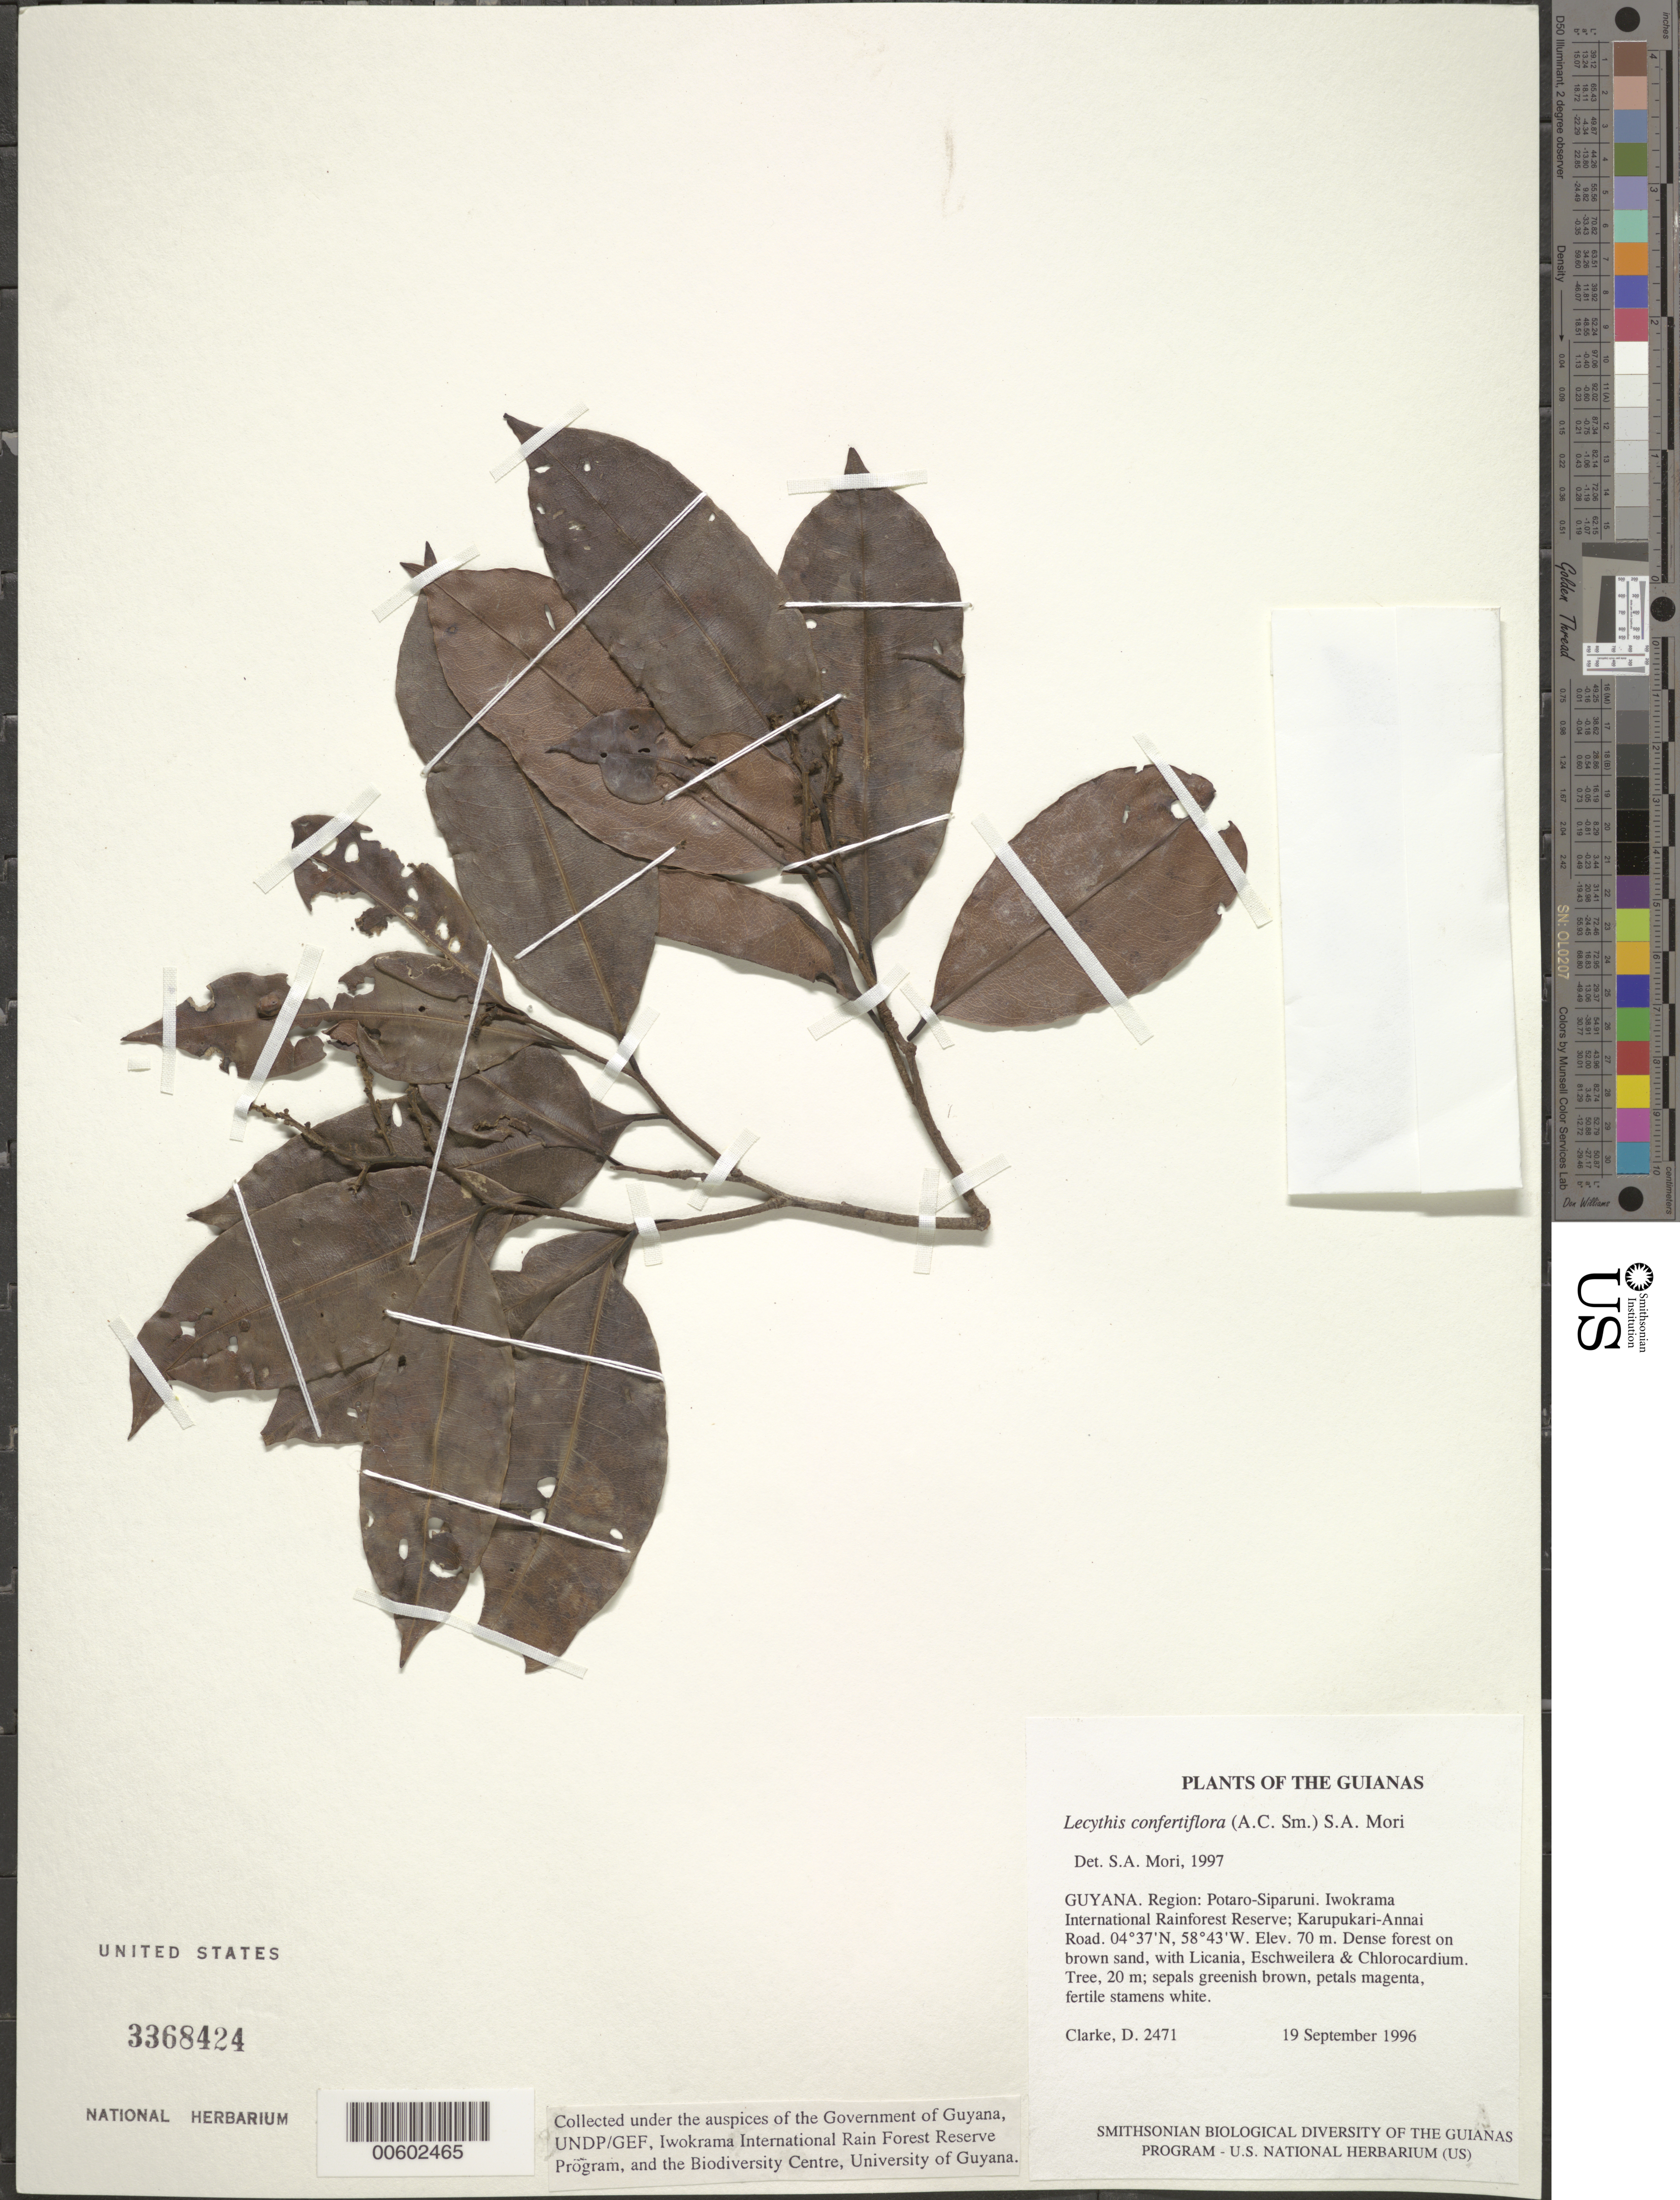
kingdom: Plantae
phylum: Tracheophyta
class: Magnoliopsida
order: Ericales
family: Lecythidaceae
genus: Lecythis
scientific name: Lecythis confertiflora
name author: (A.C. Sm.) S.A. Mori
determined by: Mori, Scott A.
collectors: H. D. Clarke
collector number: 2471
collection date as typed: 19 September 1996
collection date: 1996-09-19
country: Guyana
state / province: Potaro-Siparuni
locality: Iwokrama International Rainforest Reserve; Karupukari-Annai Road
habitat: Dense forest on brown sand, with Licania, Eschweilera & Chlorocardium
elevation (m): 70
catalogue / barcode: US 3368424